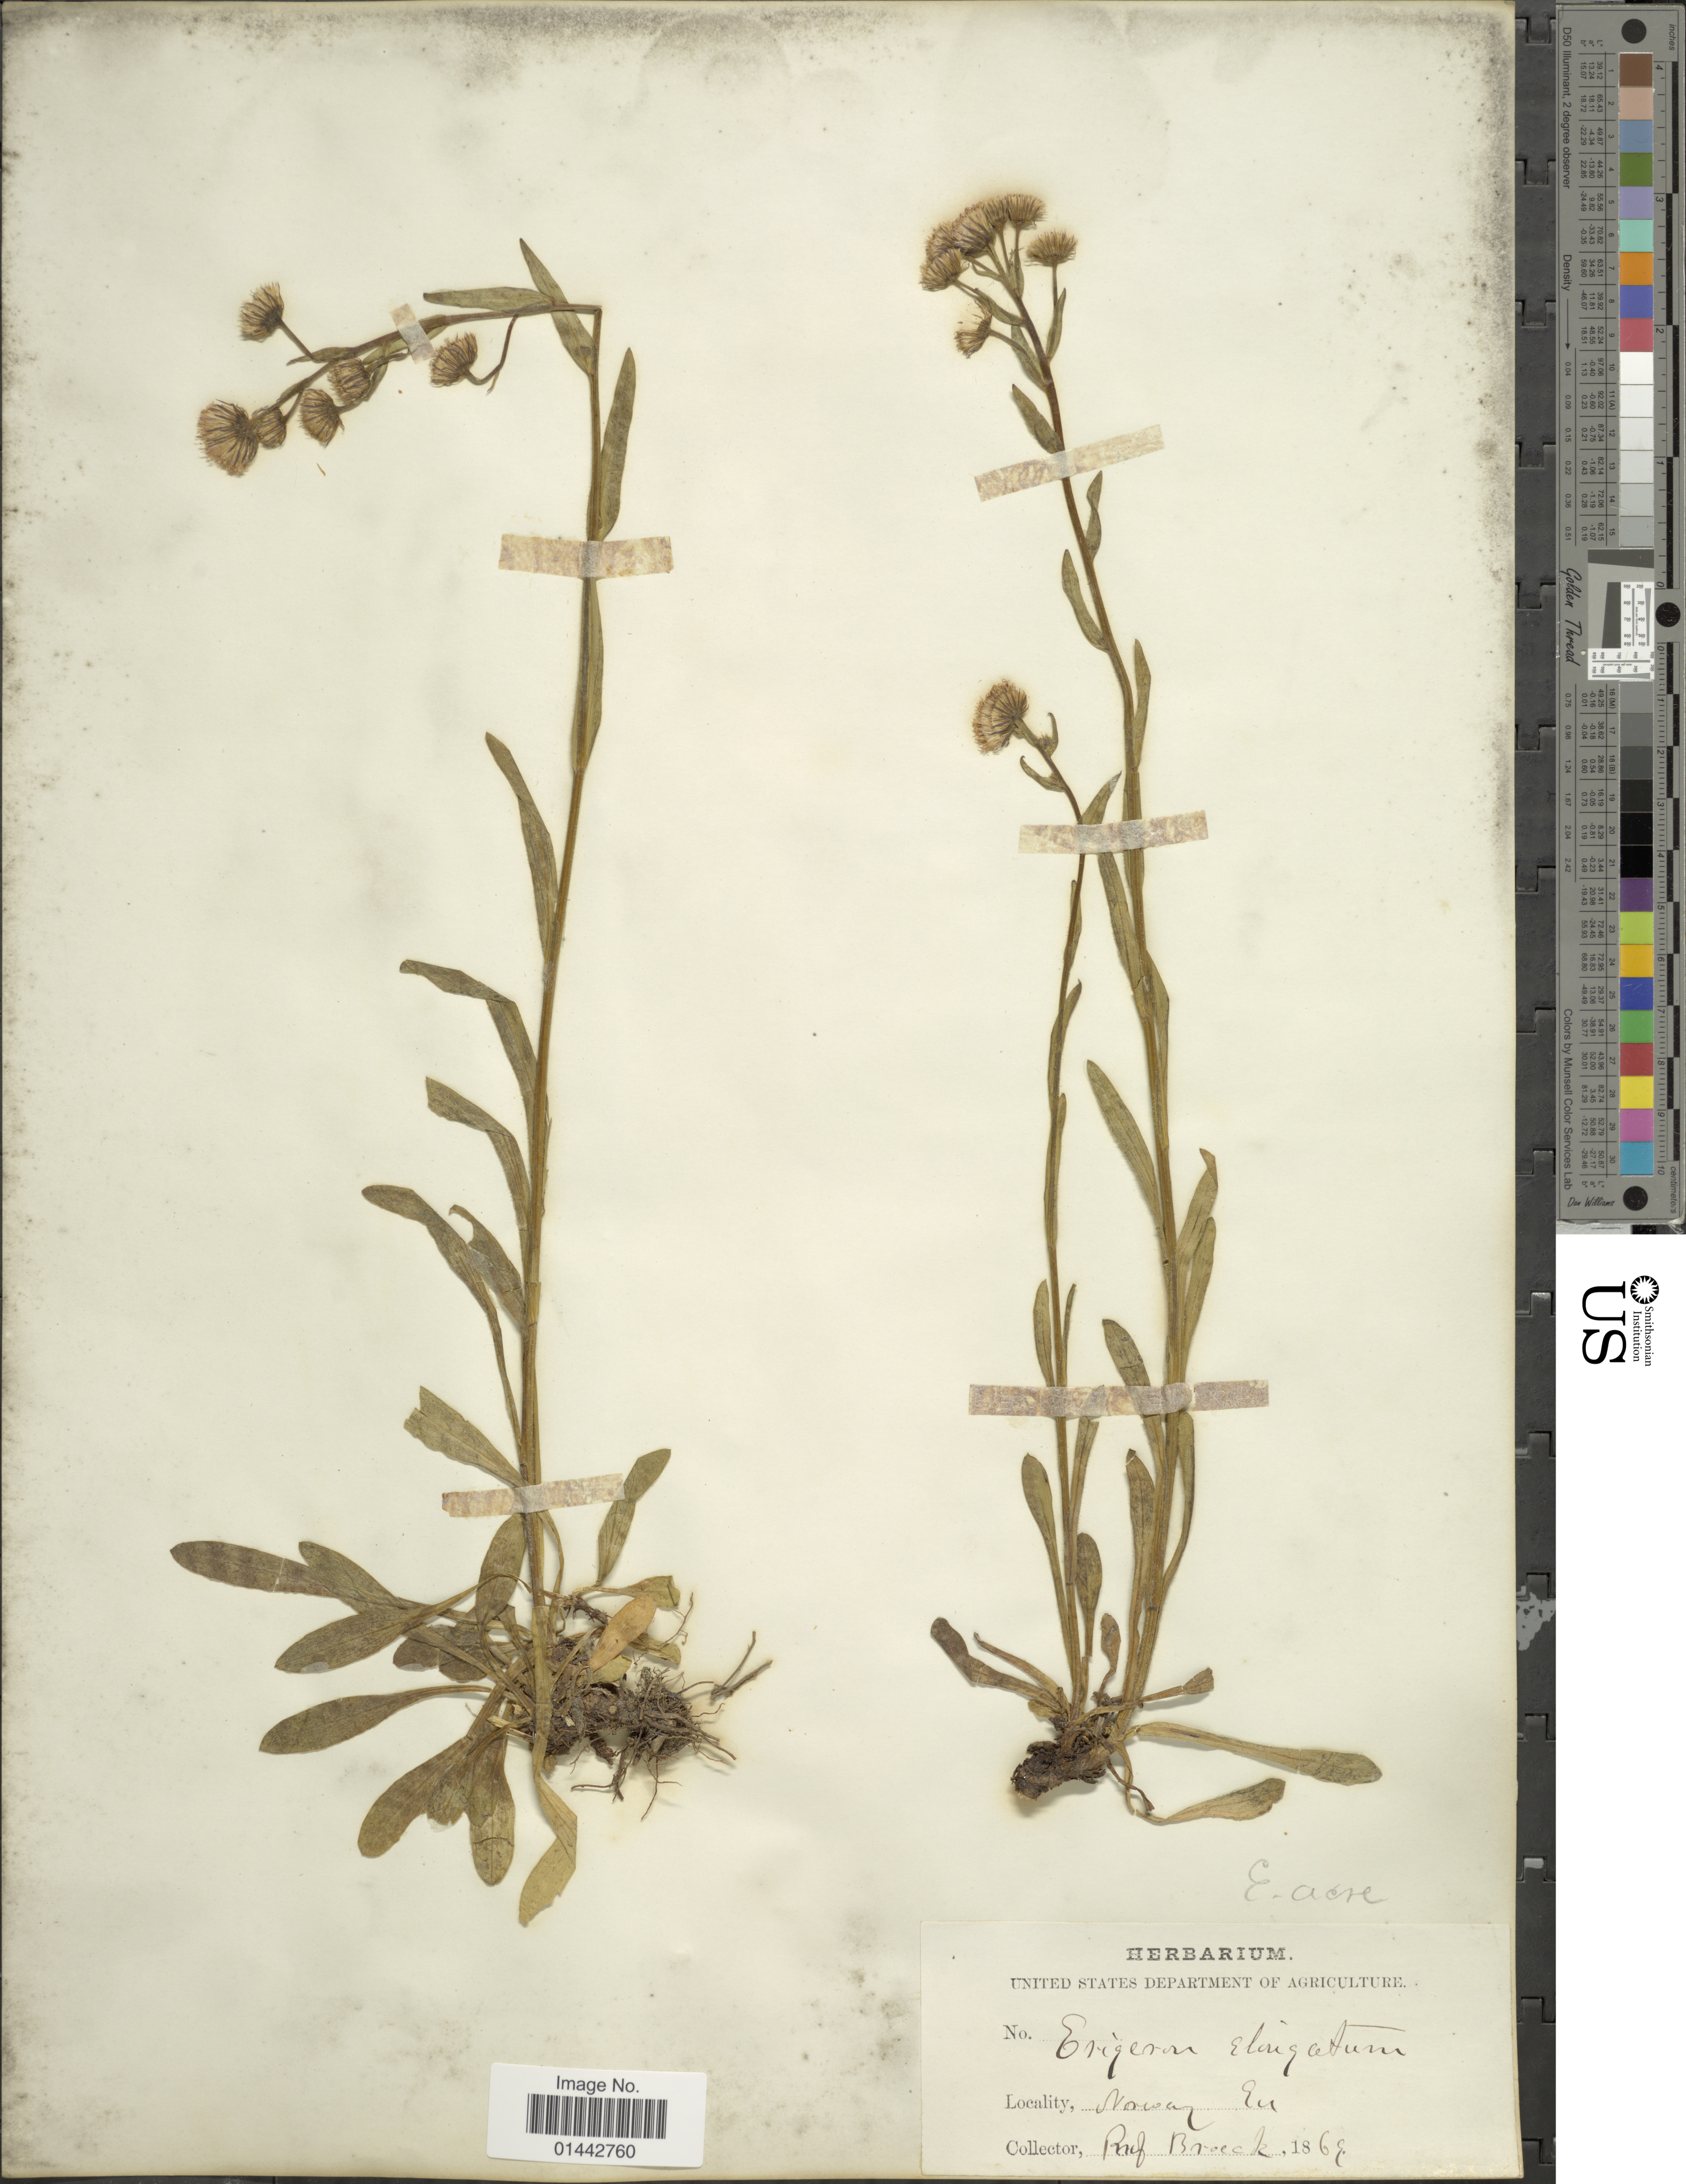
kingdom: Plantae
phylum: Tracheophyta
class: Magnoliopsida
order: Asterales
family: Asteraceae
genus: Erigeron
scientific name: Erigeron drobachiense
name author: O.F. Müll.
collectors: P. Boeck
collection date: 1869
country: Norway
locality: En.